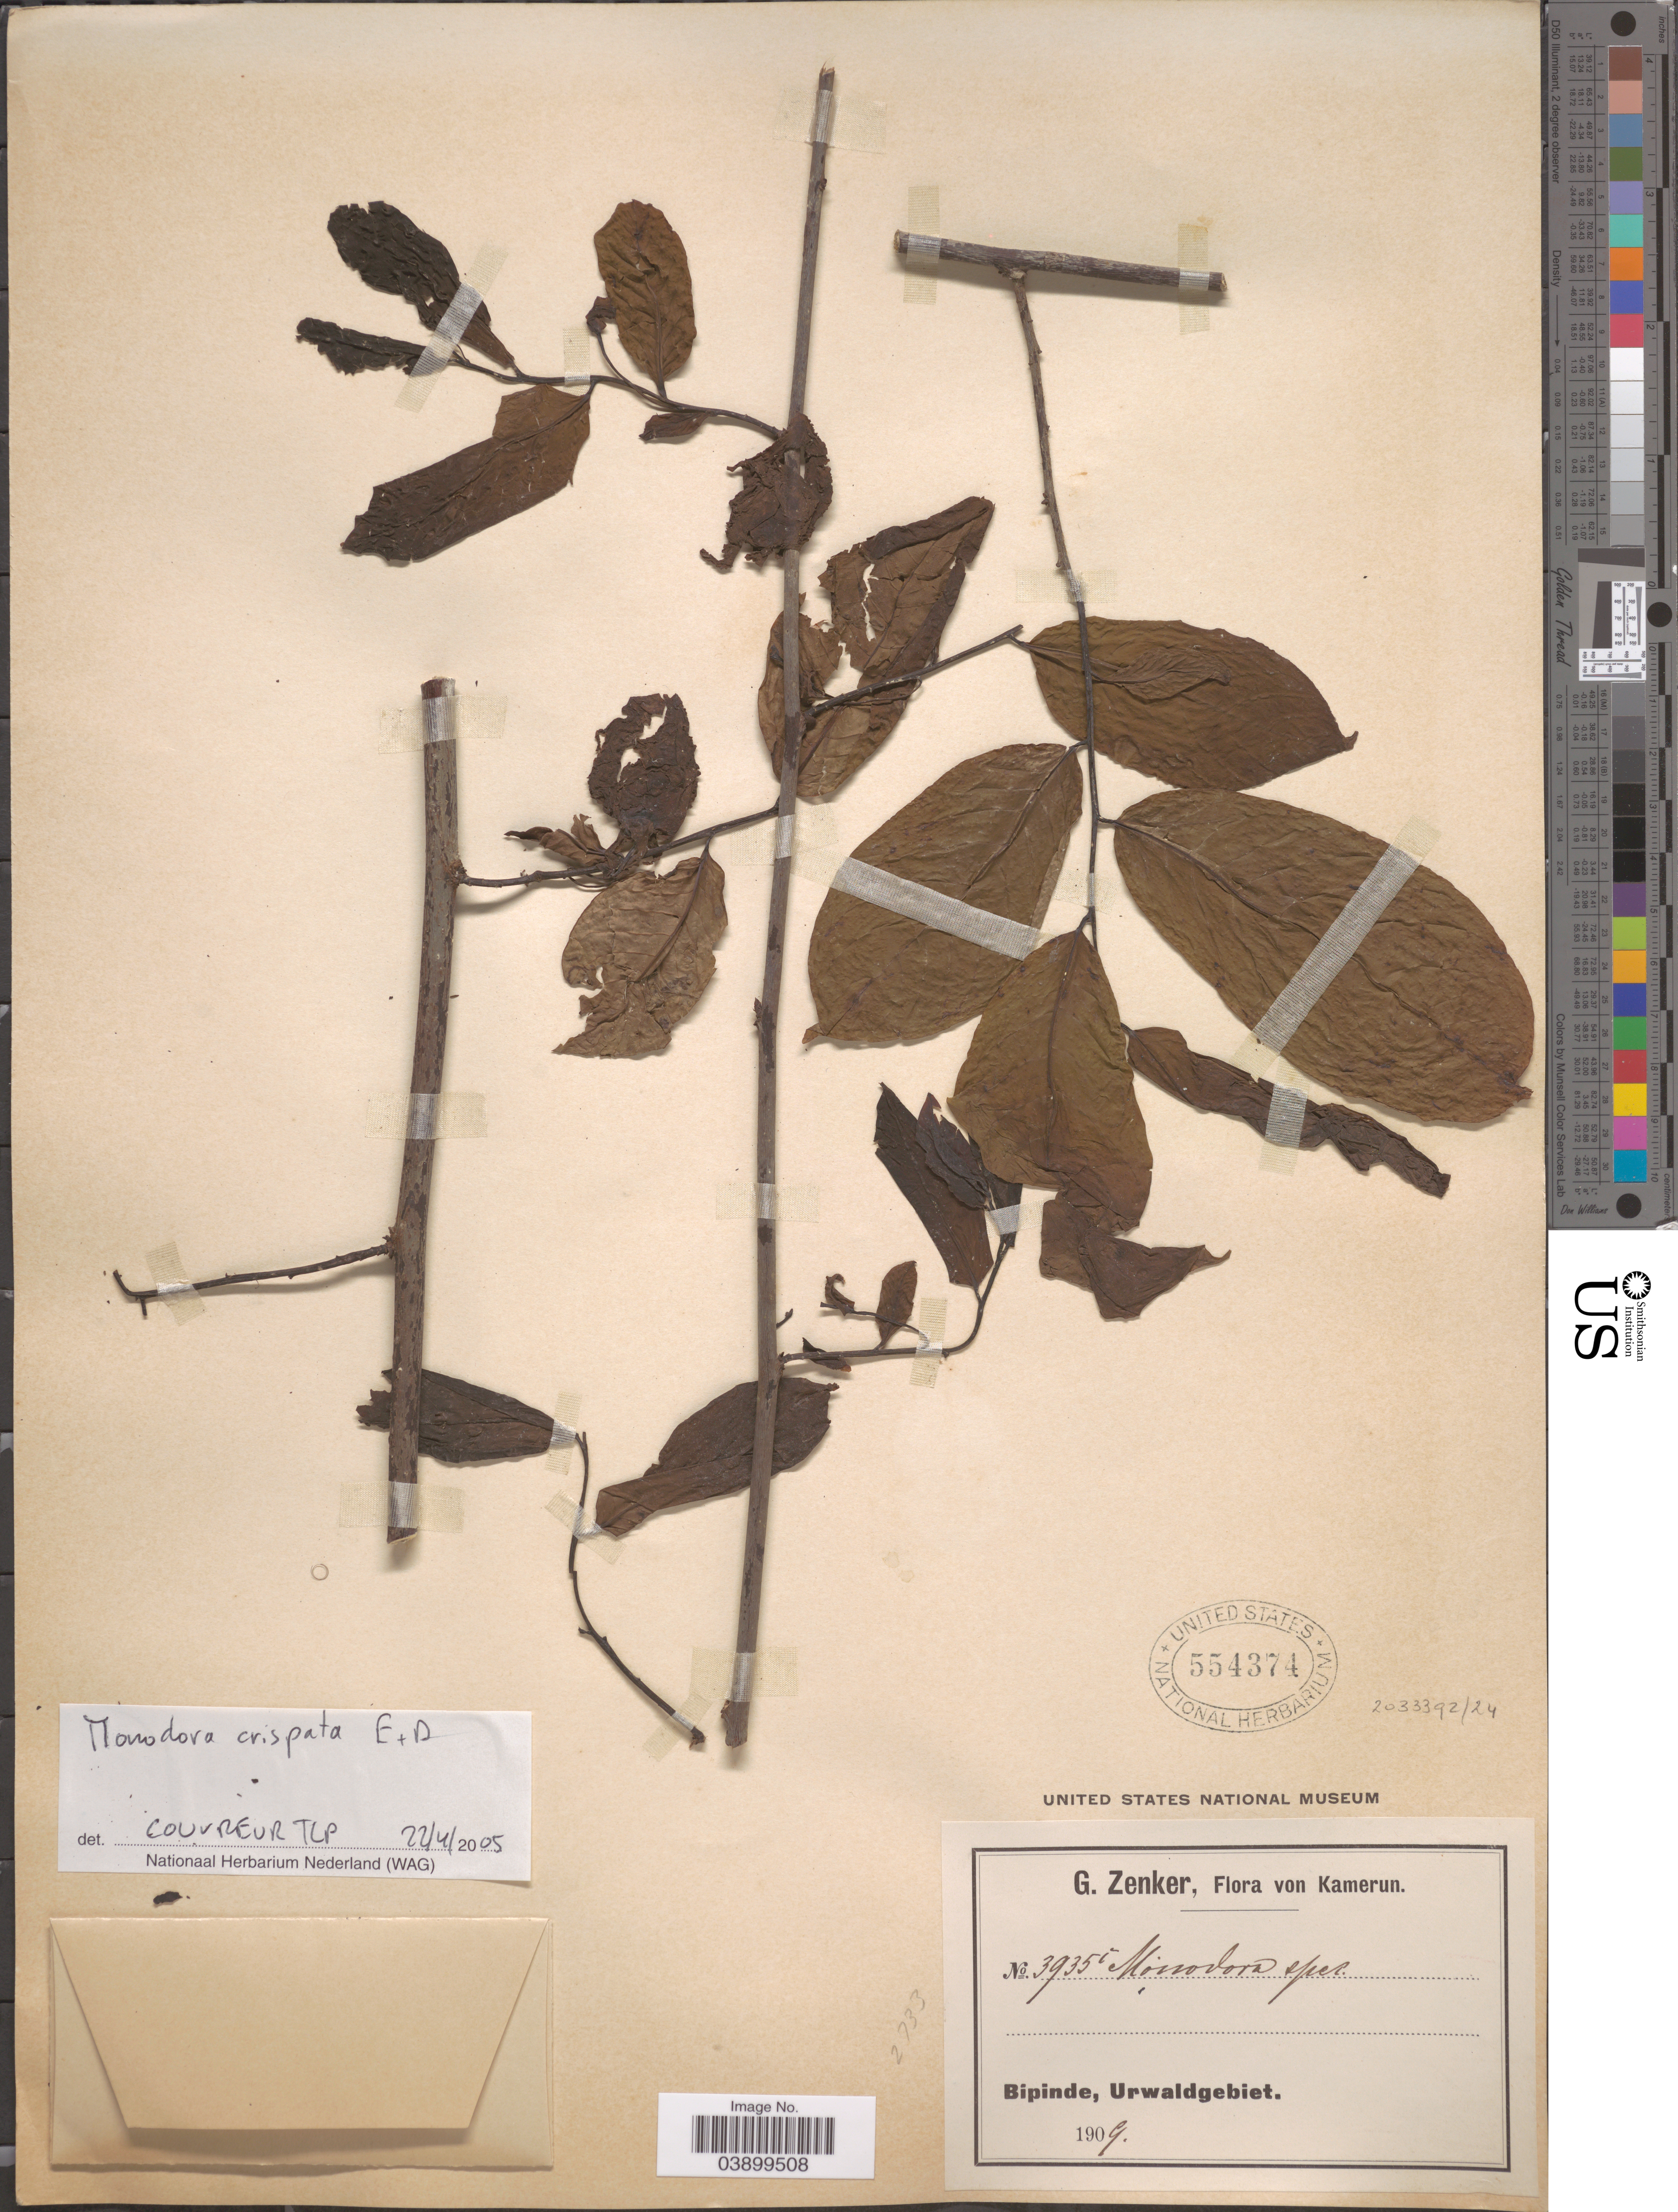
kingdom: Plantae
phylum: Tracheophyta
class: Magnoliopsida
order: Magnoliales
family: Annonaceae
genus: Monodora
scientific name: Monodora crispata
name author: Engl.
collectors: G. A. Zenker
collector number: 3935c*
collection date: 1909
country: Cameroon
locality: Bipinde, Urwaldgebiet.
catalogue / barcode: US 554374